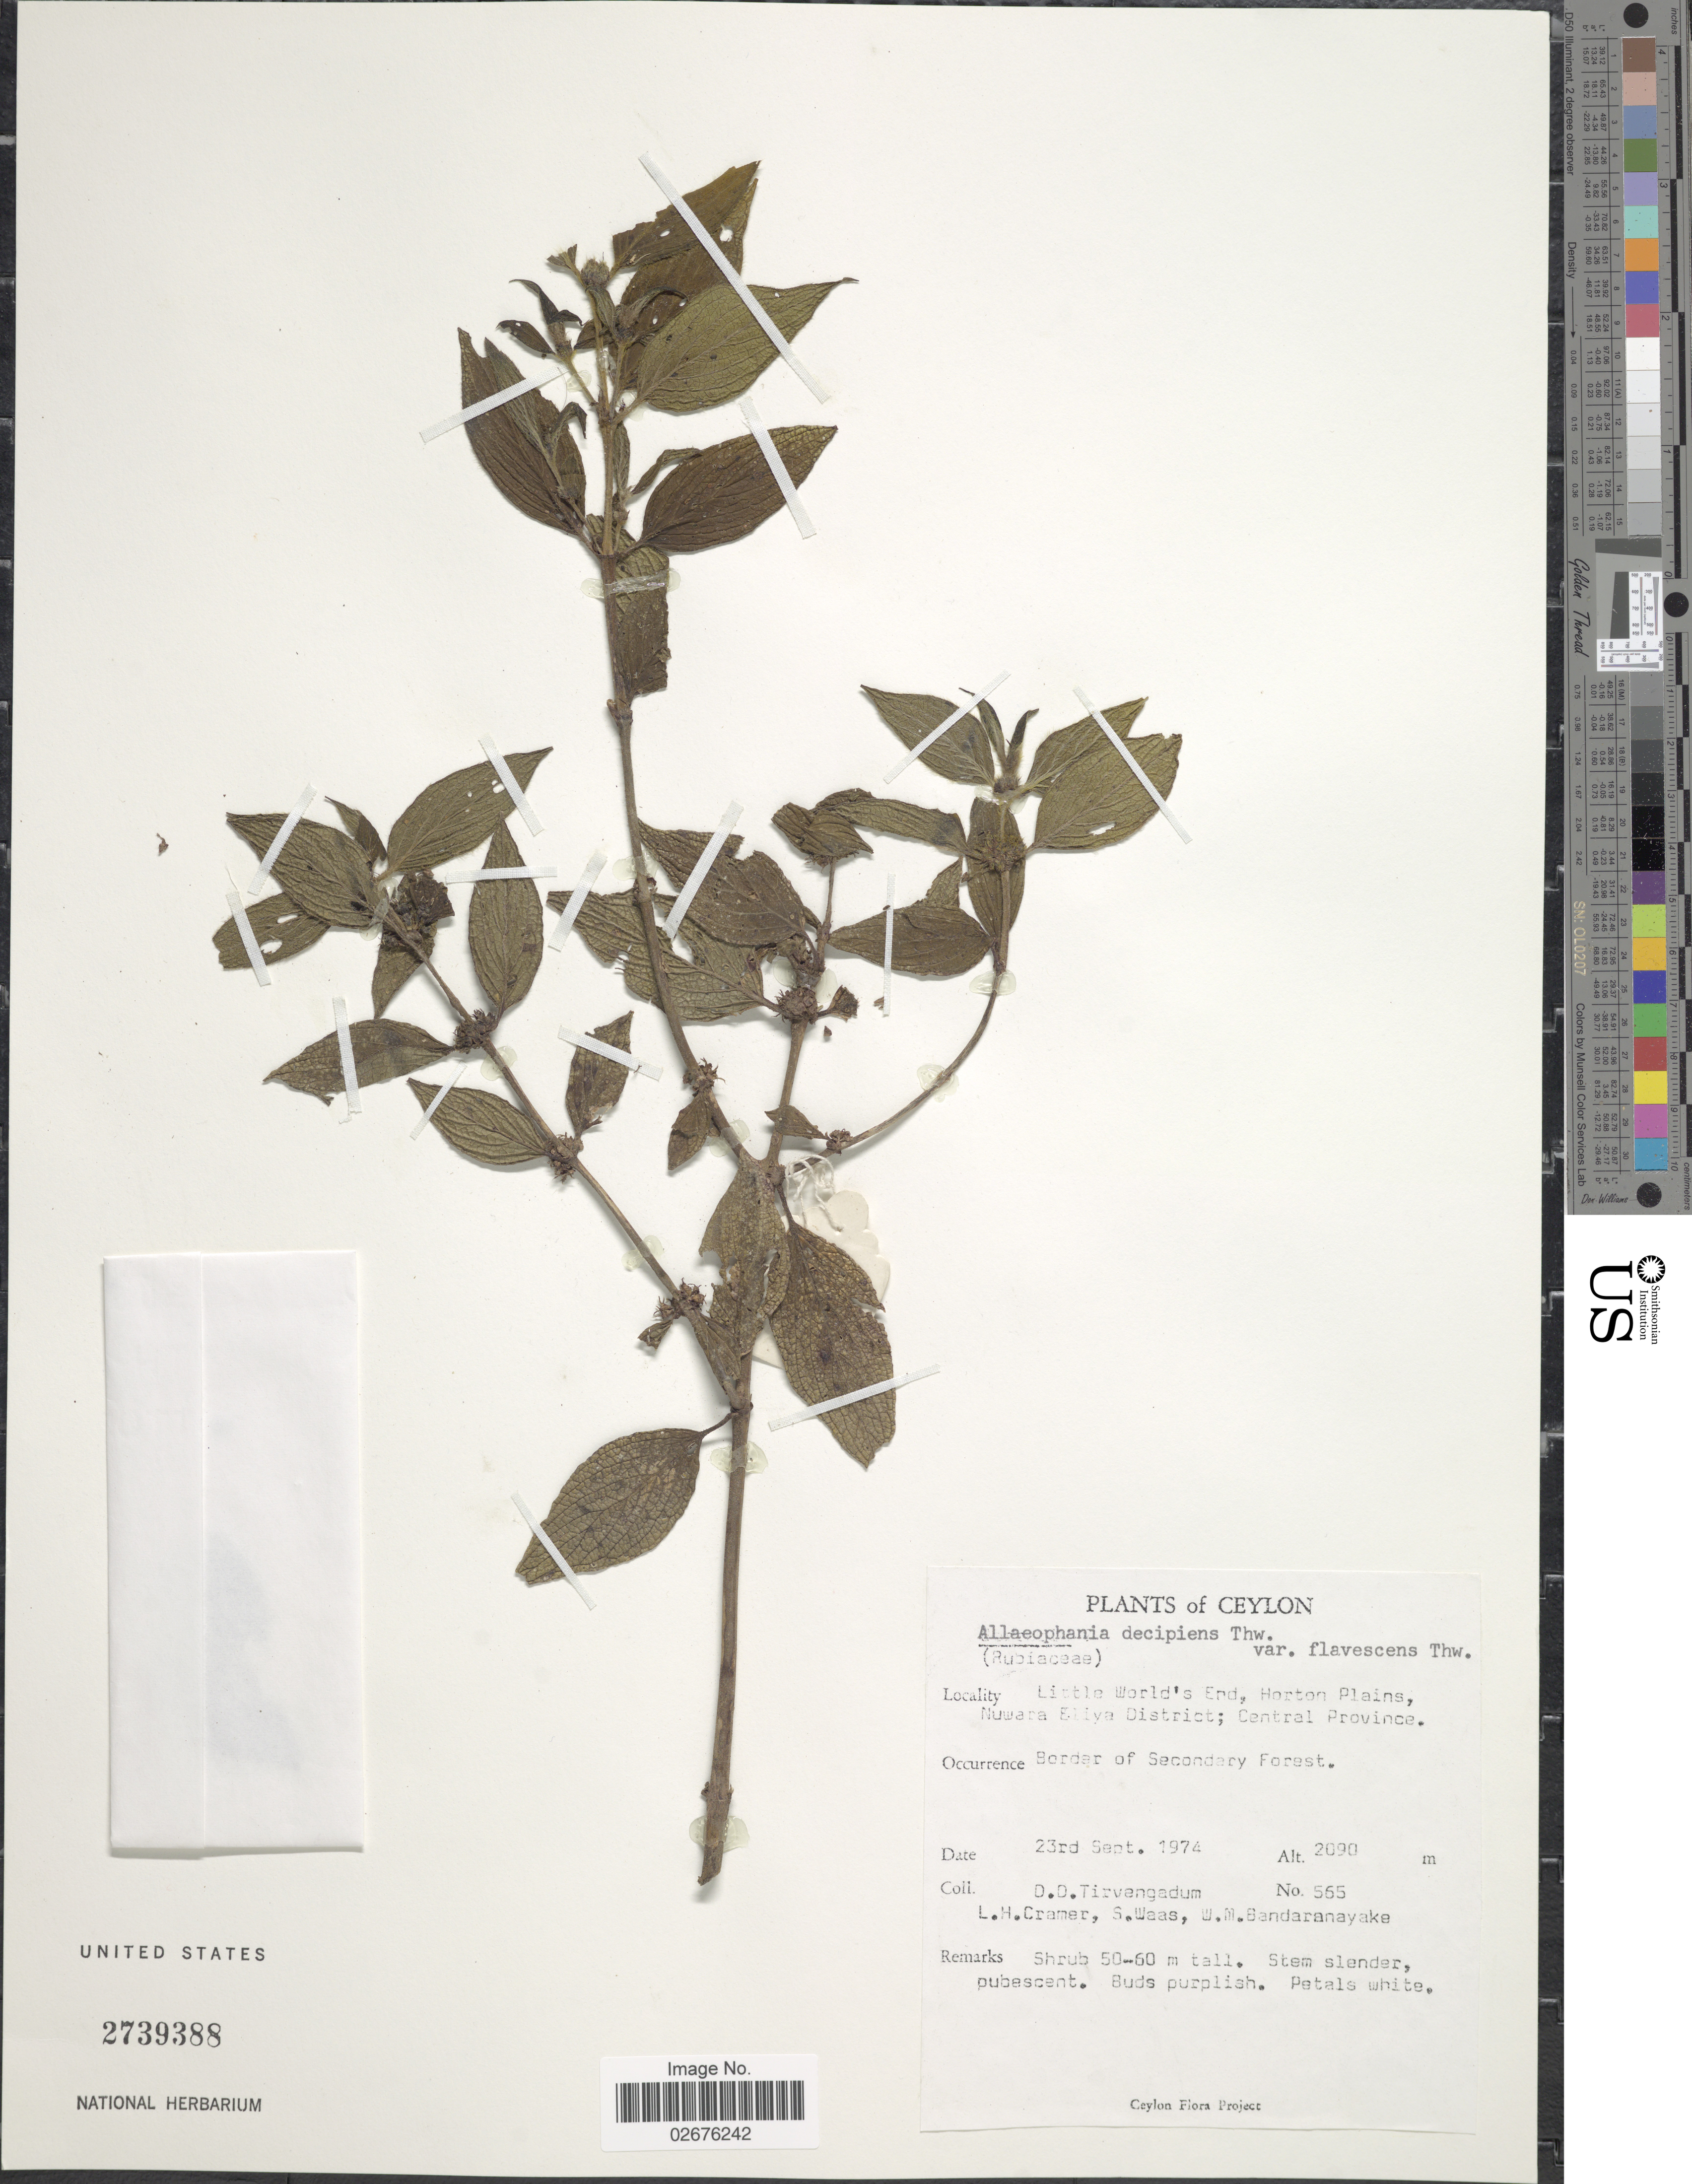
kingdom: Plantae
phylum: Tracheophyta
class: Magnoliopsida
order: Gentianales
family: Rubiaceae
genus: Allaeophania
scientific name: Allaeophania decipiens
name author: Thwaites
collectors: D. Tirvengadum, L. H. Cramer, S. Waas & W. Bandaranayake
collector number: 565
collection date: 1974-09-23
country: Sri Lanka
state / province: Central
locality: Ceylon. Little World's End, Horton Plains, Nuwara Eliya District; Central Province. Border of Secondary Forest.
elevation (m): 2090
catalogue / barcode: US 2739388